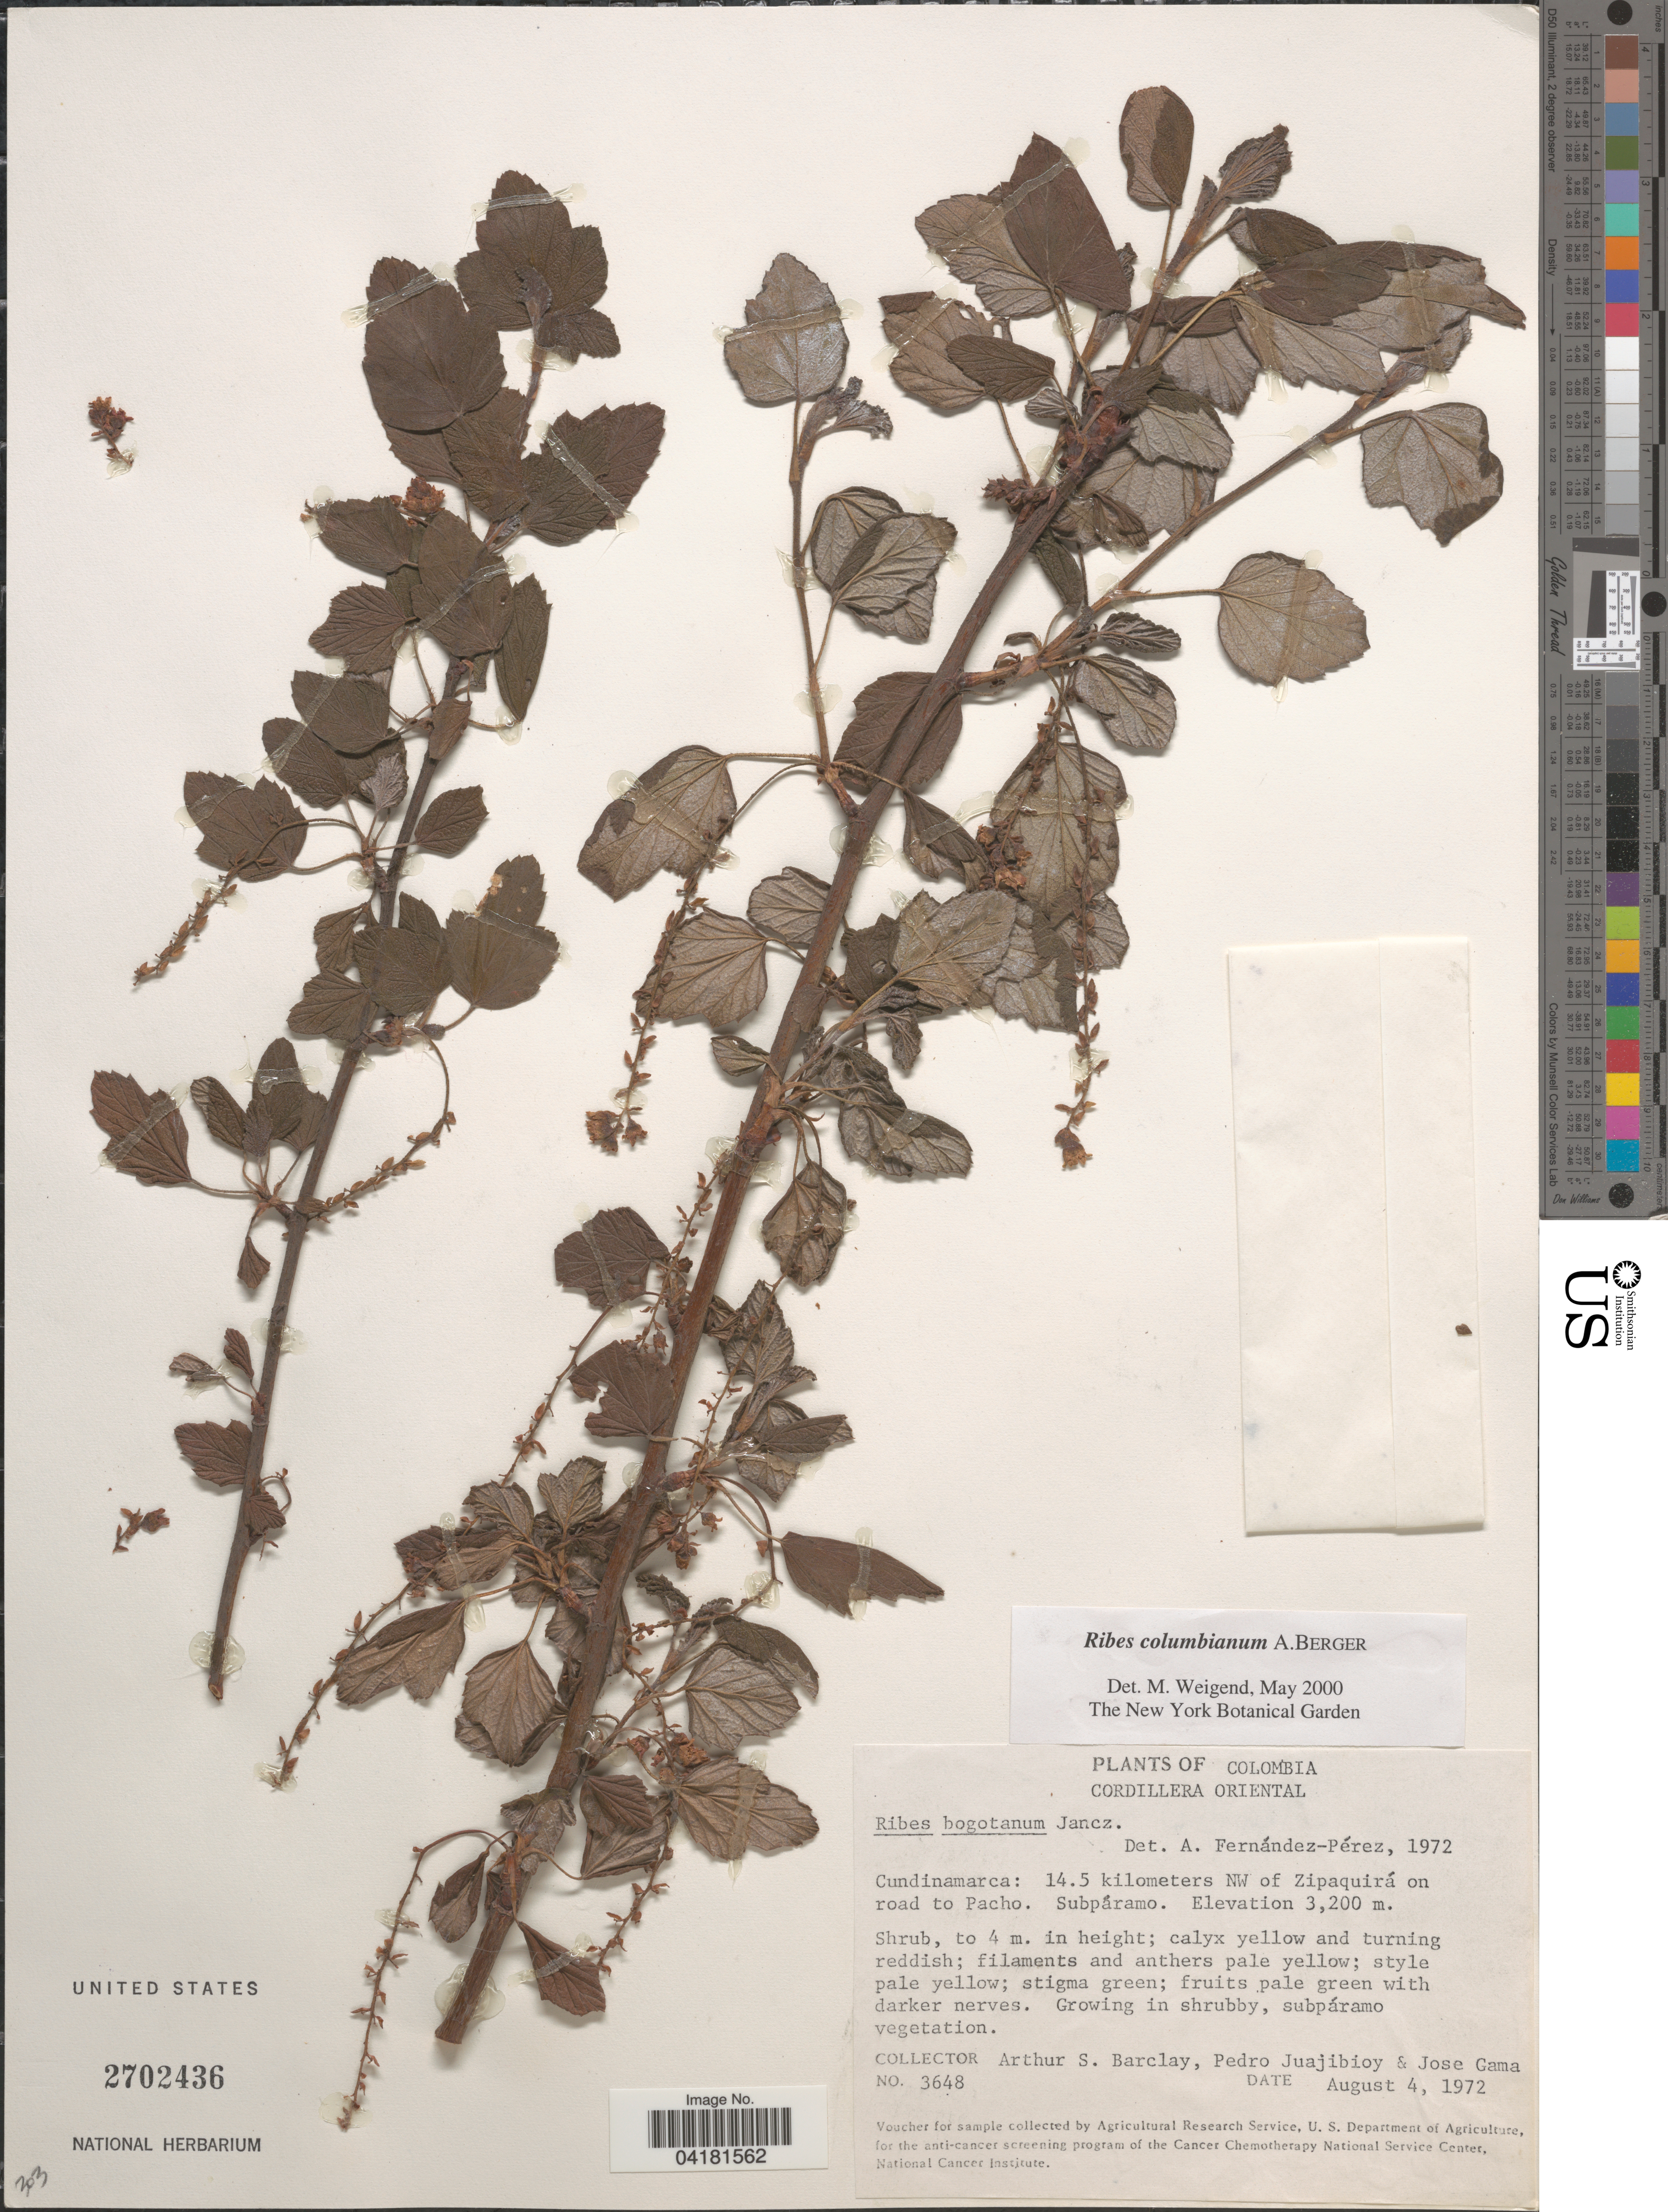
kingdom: Plantae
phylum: Tracheophyta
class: Magnoliopsida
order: Saxifragales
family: Grossulariaceae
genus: Ribes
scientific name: Ribes columbianum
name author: A. Berger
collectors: A. S. Barclay, P. Juajibioy & J. Gama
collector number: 3648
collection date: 1972-08-04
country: Colombia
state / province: Cundinamarca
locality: Cordillera Oriental. 14.5 kilometers NW of Zipaquirá on road to Pacho. Subpáramo.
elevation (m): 3200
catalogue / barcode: US 2702436